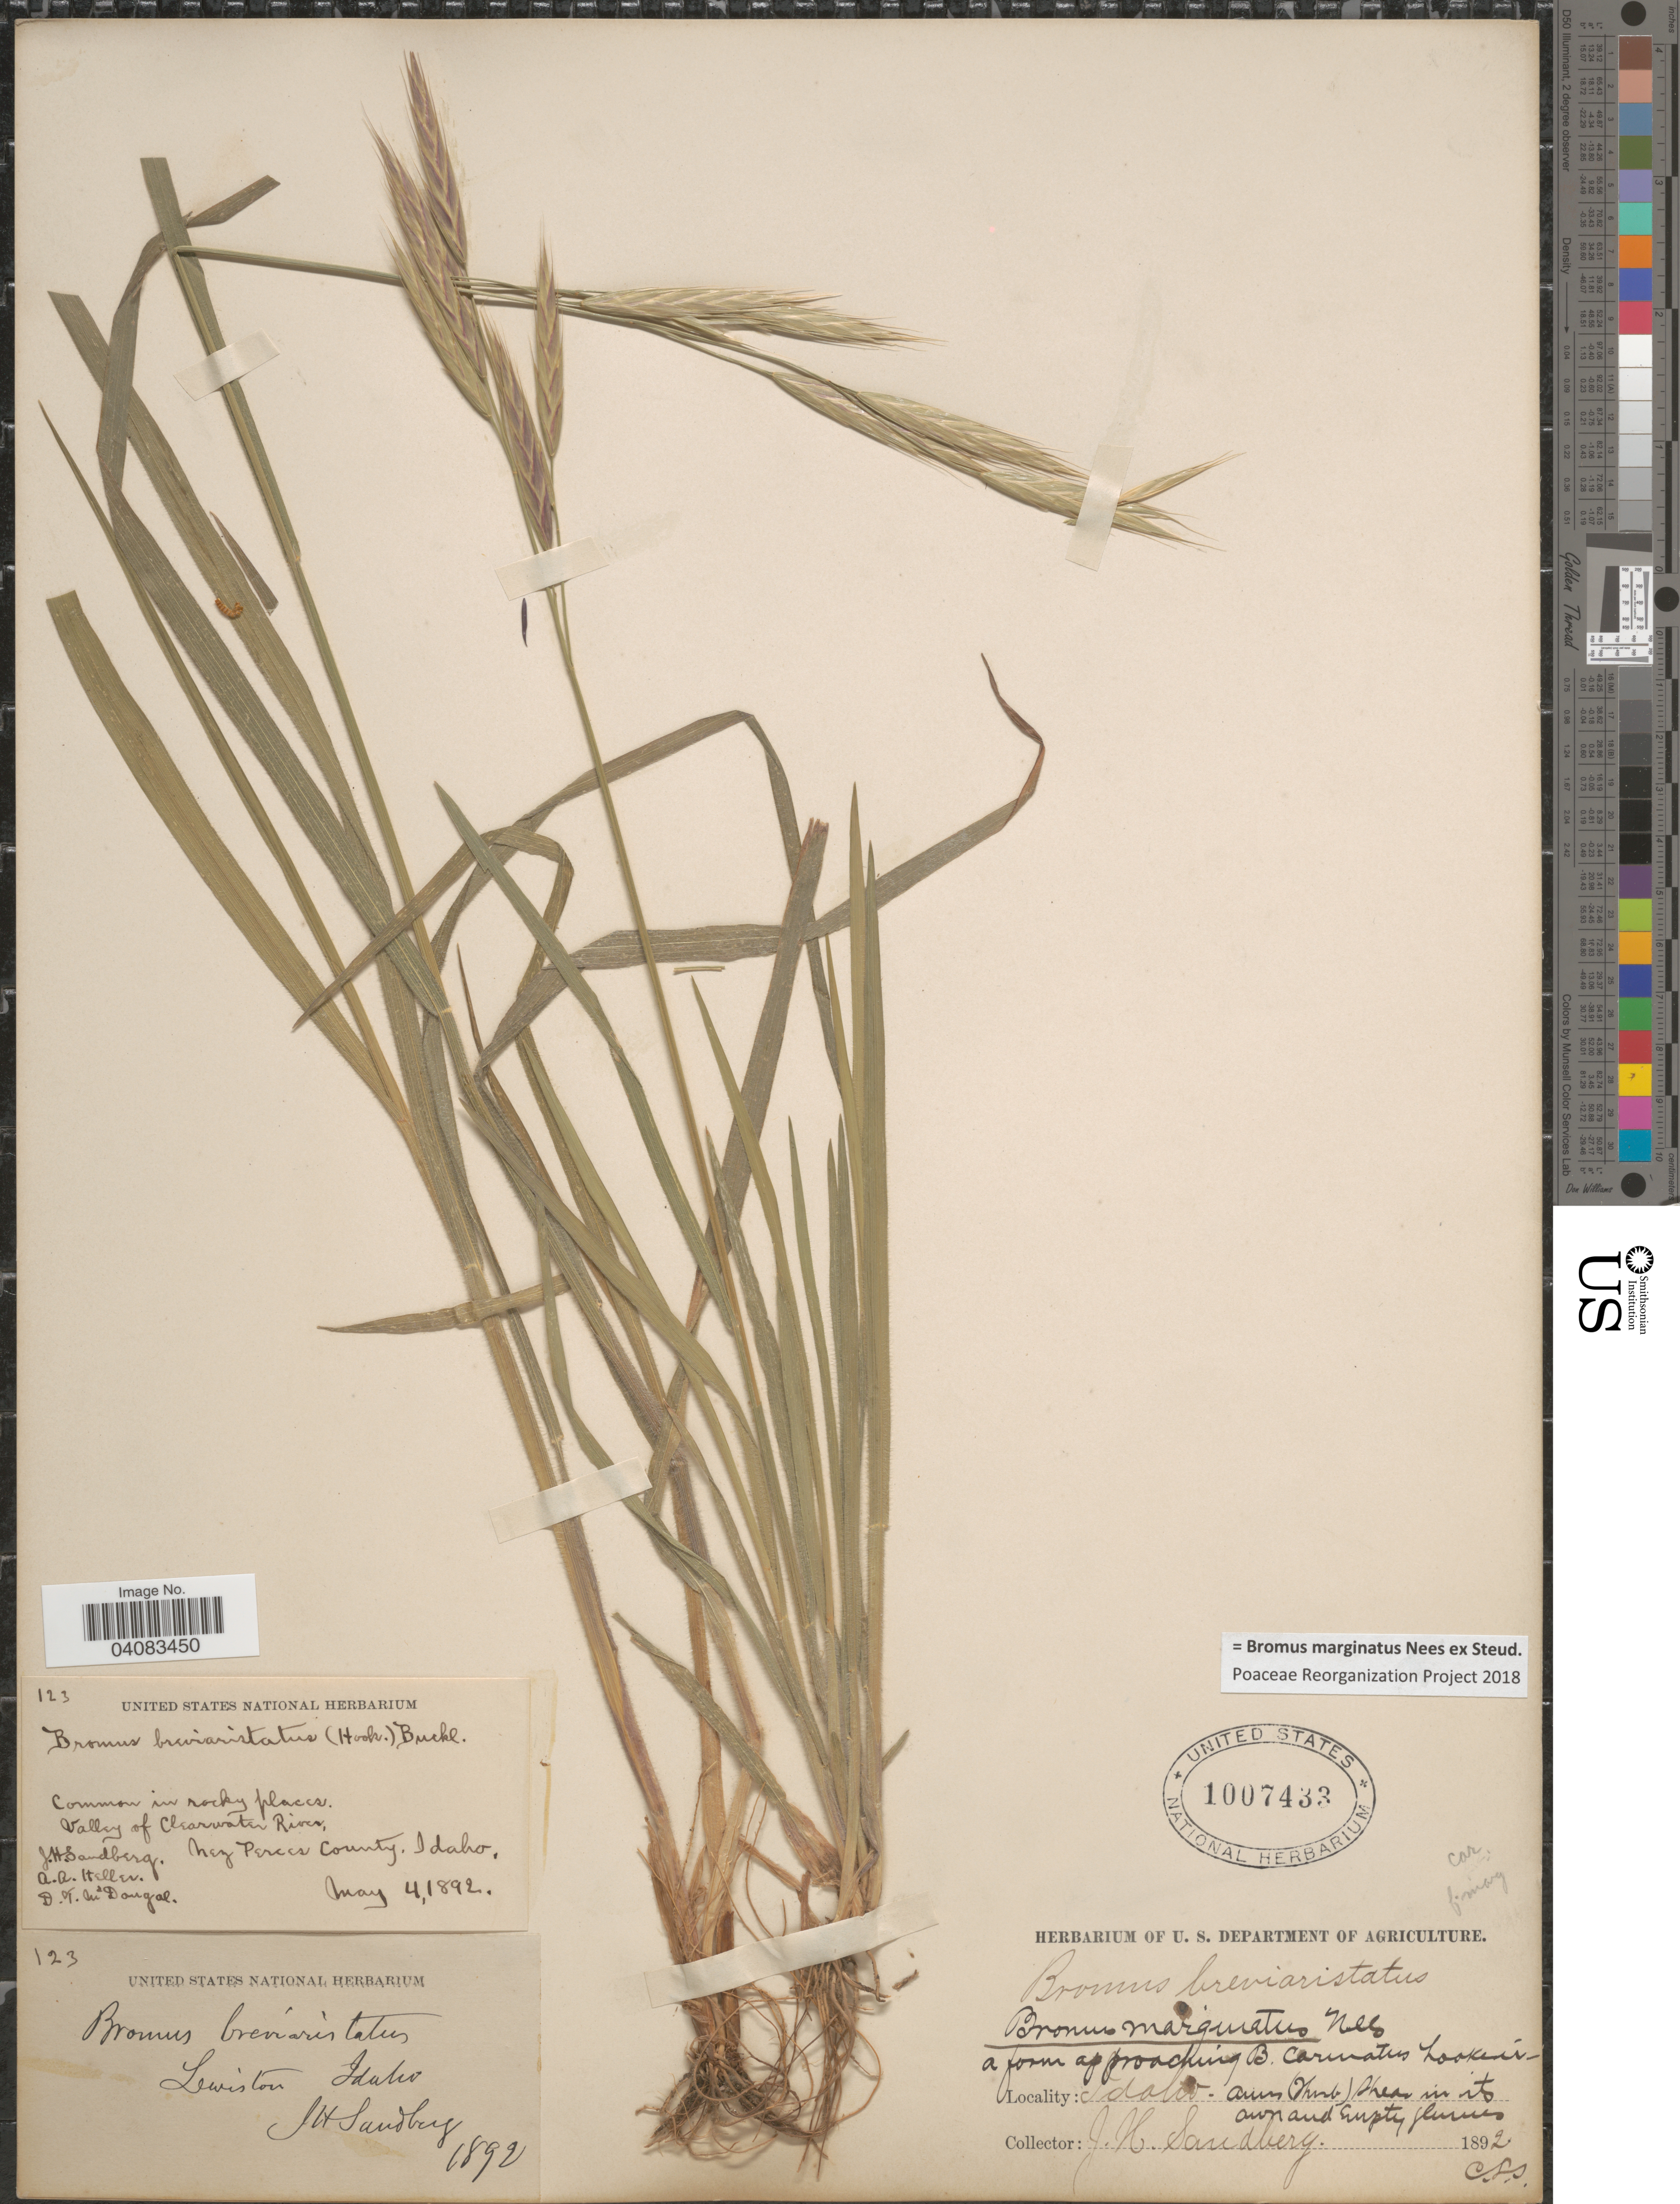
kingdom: Plantae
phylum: Tracheophyta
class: Liliopsida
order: Poales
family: Poaceae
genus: Bromus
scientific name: Bromus marginatus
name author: Nees ex Steud.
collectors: J. H. Sandberg, A. A. Heller & D. McDougal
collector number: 123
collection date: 1892-05-04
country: United States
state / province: Idaho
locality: Valley of Clearwater River, Nez Perces County. Lewiston.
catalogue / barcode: US 1007433